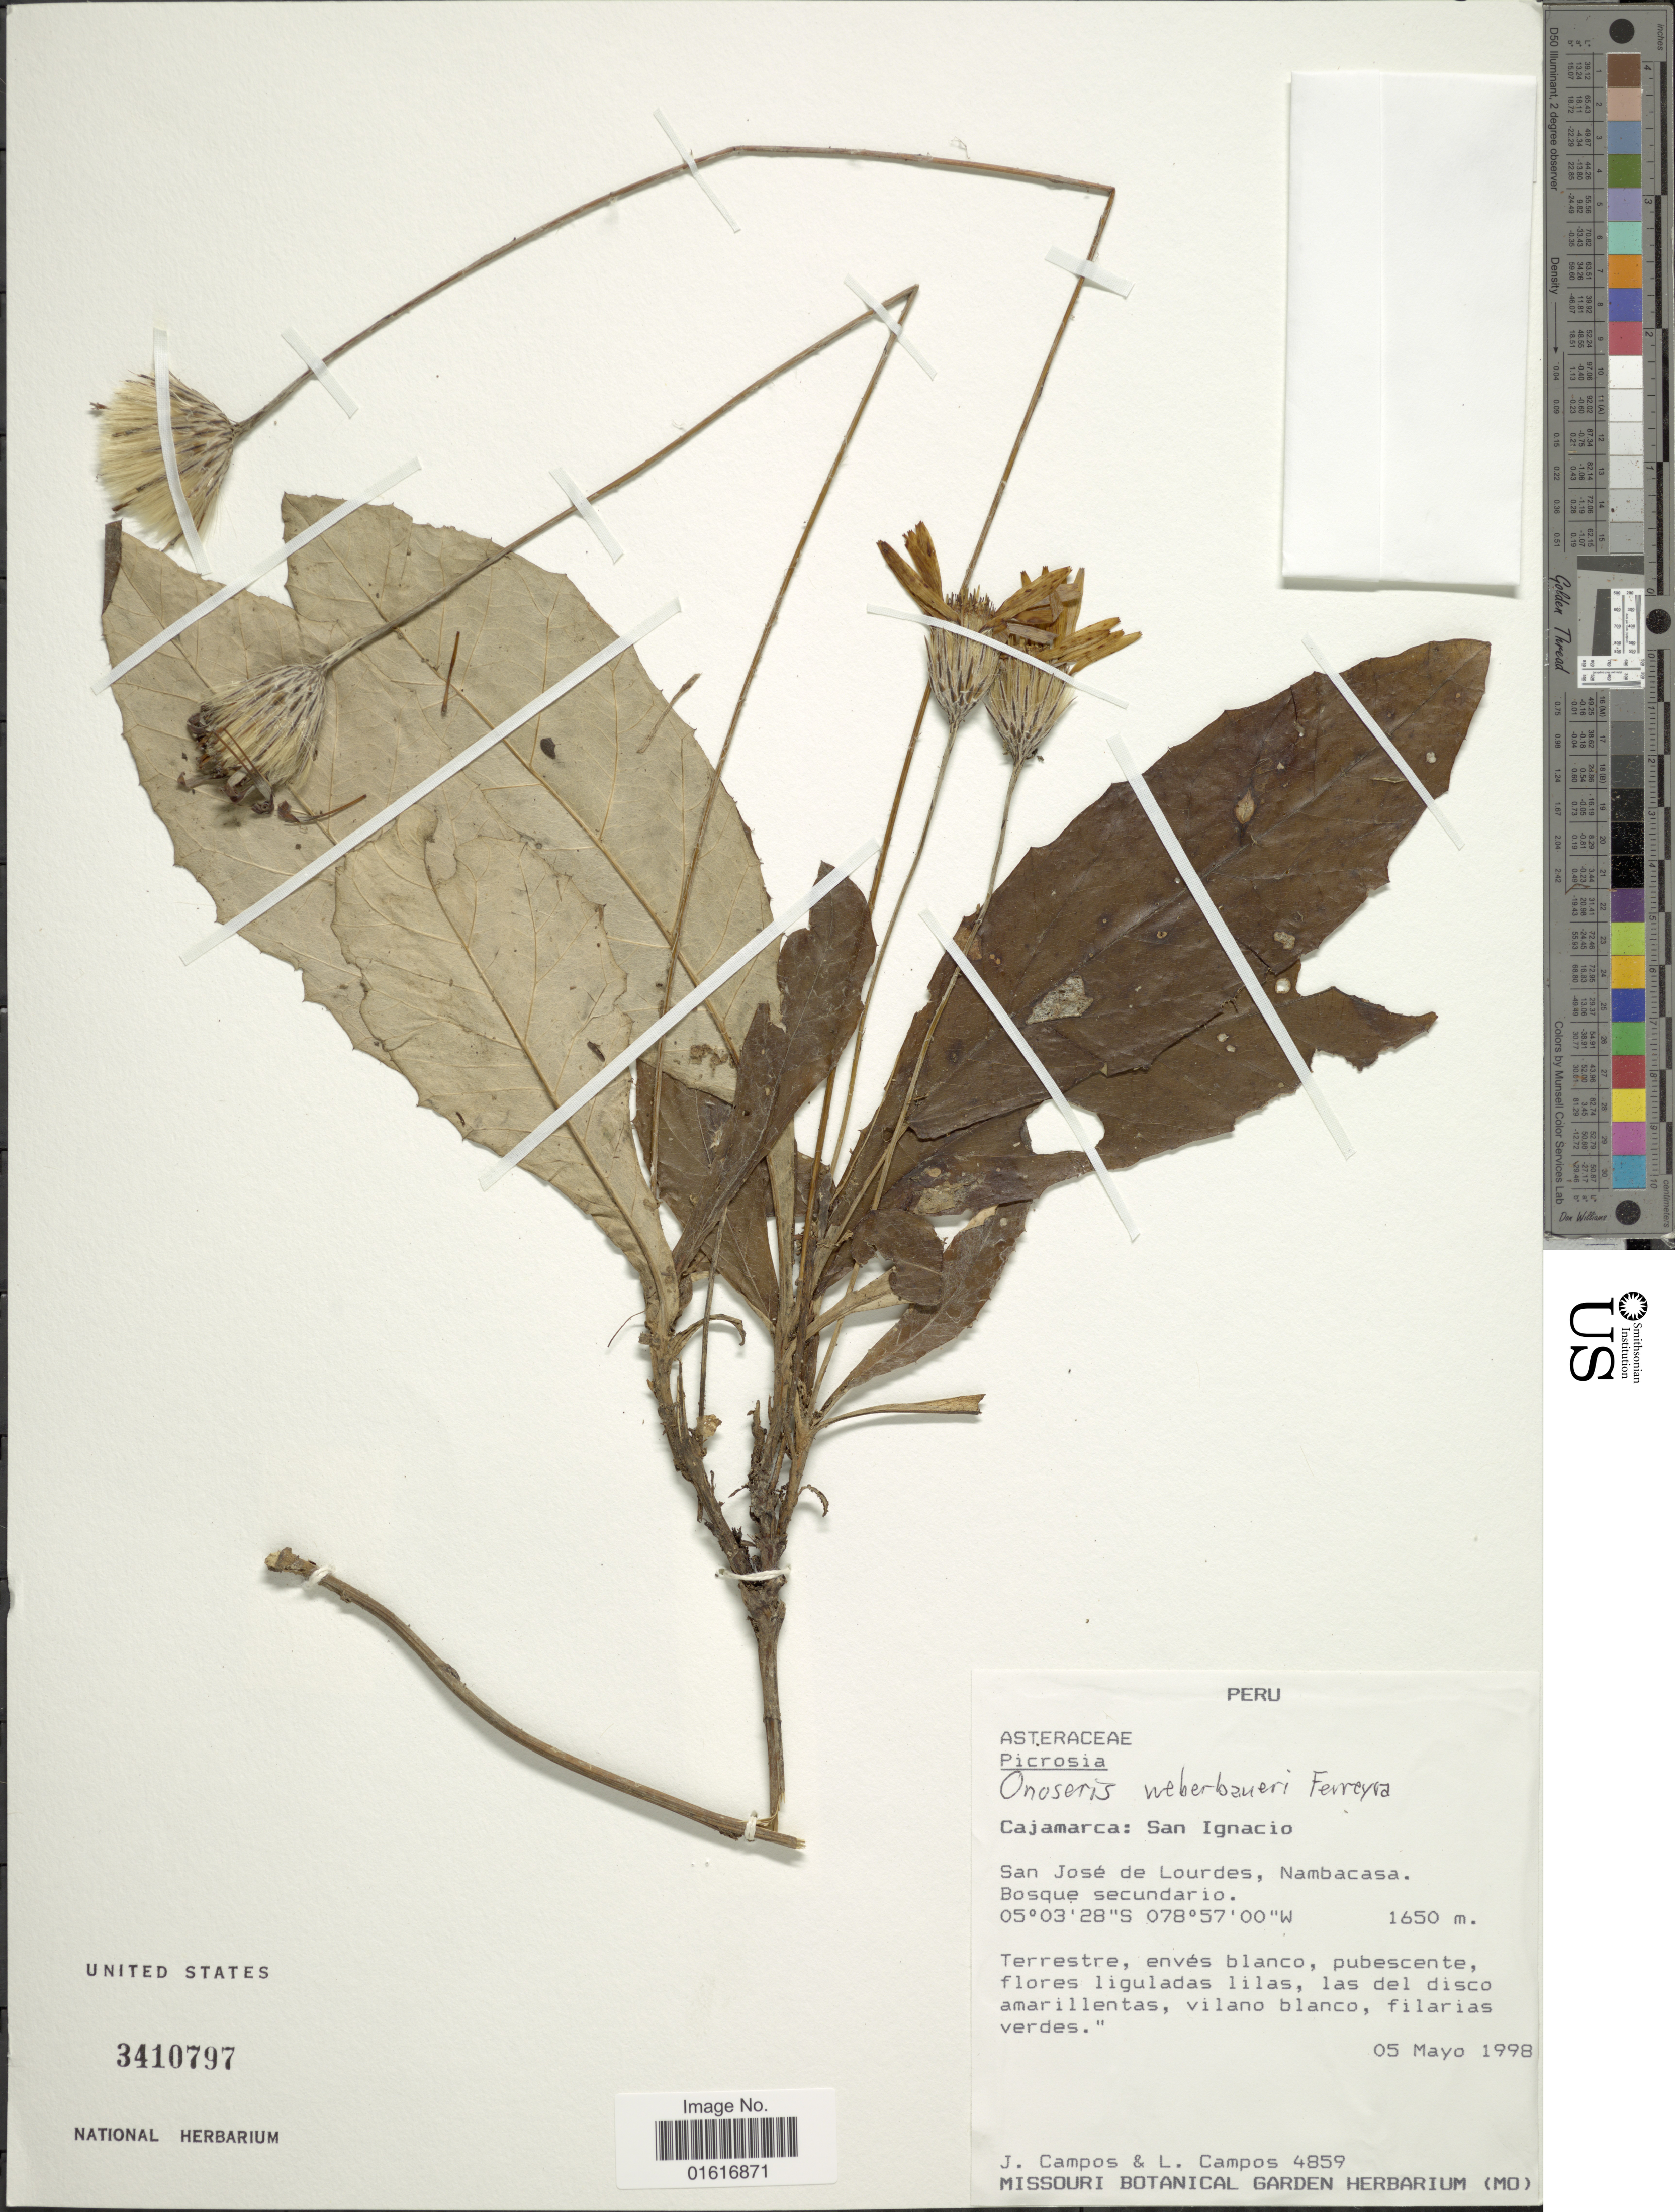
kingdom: Plantae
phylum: Tracheophyta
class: Magnoliopsida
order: Asterales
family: Asteraceae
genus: Onoseris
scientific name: Onoseris weberbaueri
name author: Ferreyra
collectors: J. Campos & L. Campos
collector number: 4859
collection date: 1998-05-05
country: Peru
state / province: Cajamarca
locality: San Igancio, San Jose de Lourdes, Nambacasa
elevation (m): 1650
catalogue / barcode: US 3410797